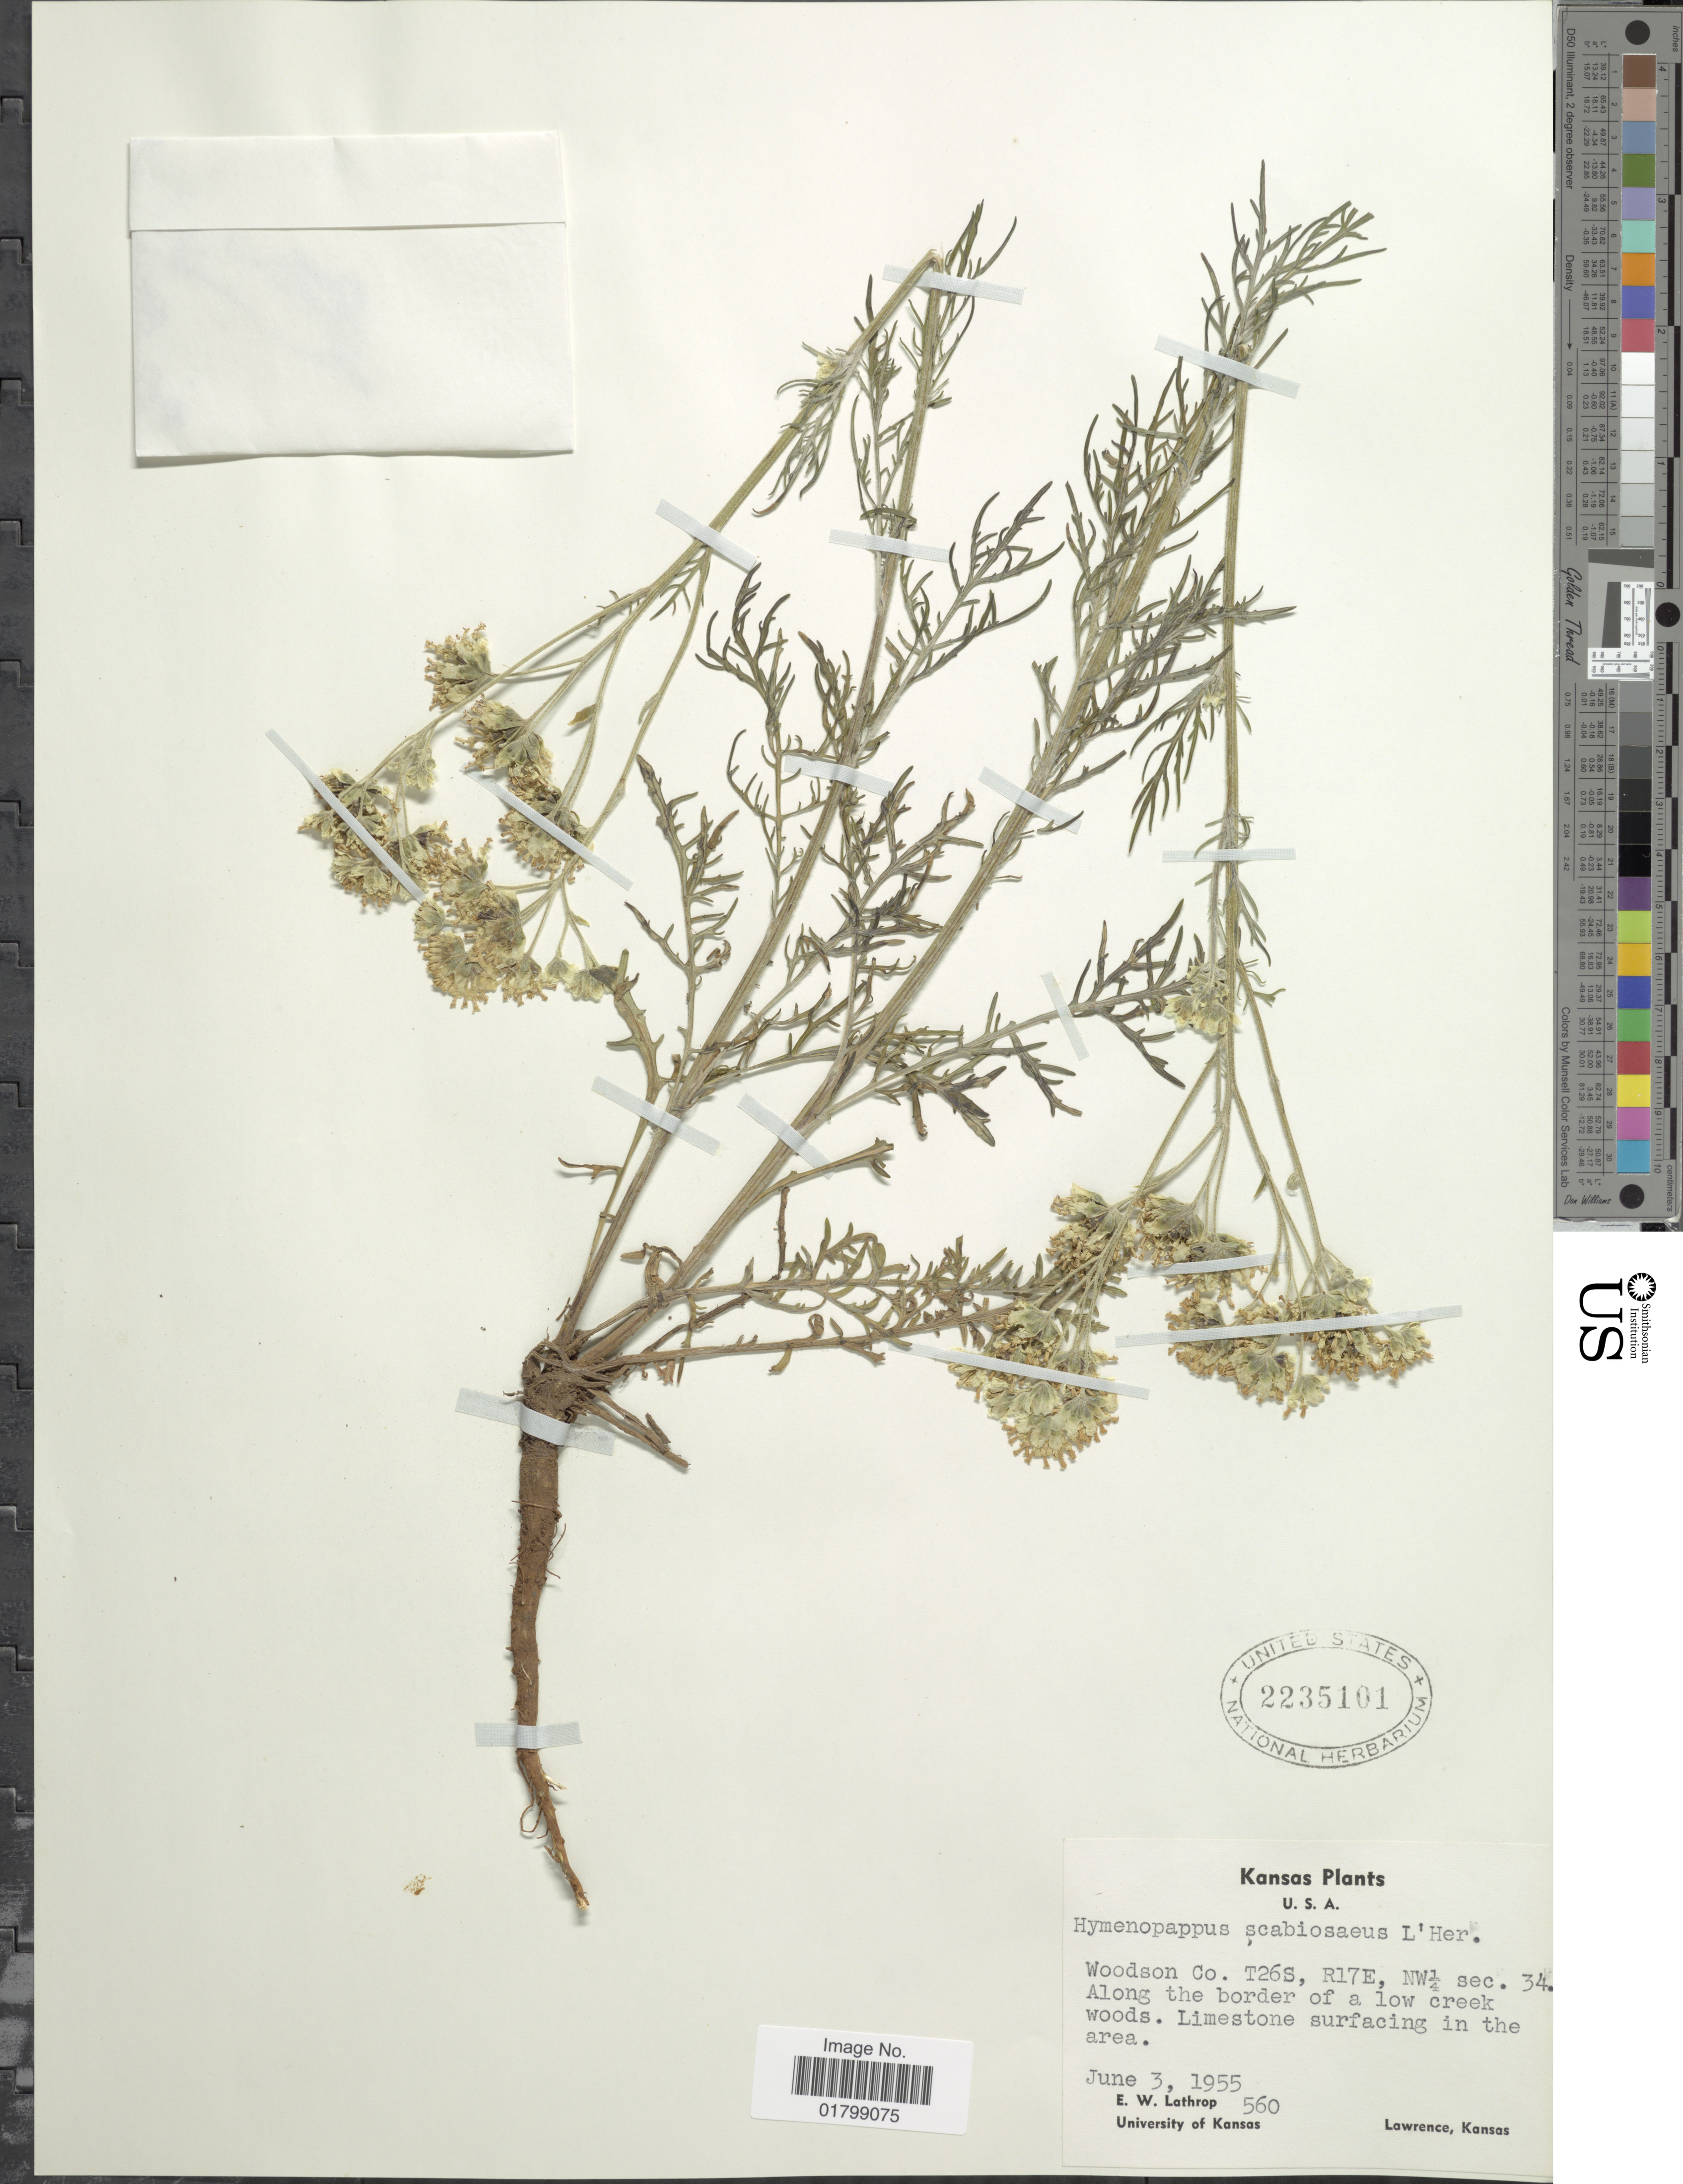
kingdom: Plantae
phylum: Tracheophyta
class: Magnoliopsida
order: Asterales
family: Asteraceae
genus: Hymenopappus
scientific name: Hymenopappus scabiosaeus var. corymbosus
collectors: E. W. Lathrop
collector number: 560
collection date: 1955-06-03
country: United States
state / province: Kansas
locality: Woodson Co. T26S, R17E, NW¼ sec. 34. Along the border of a low creek woods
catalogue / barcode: US 2235101